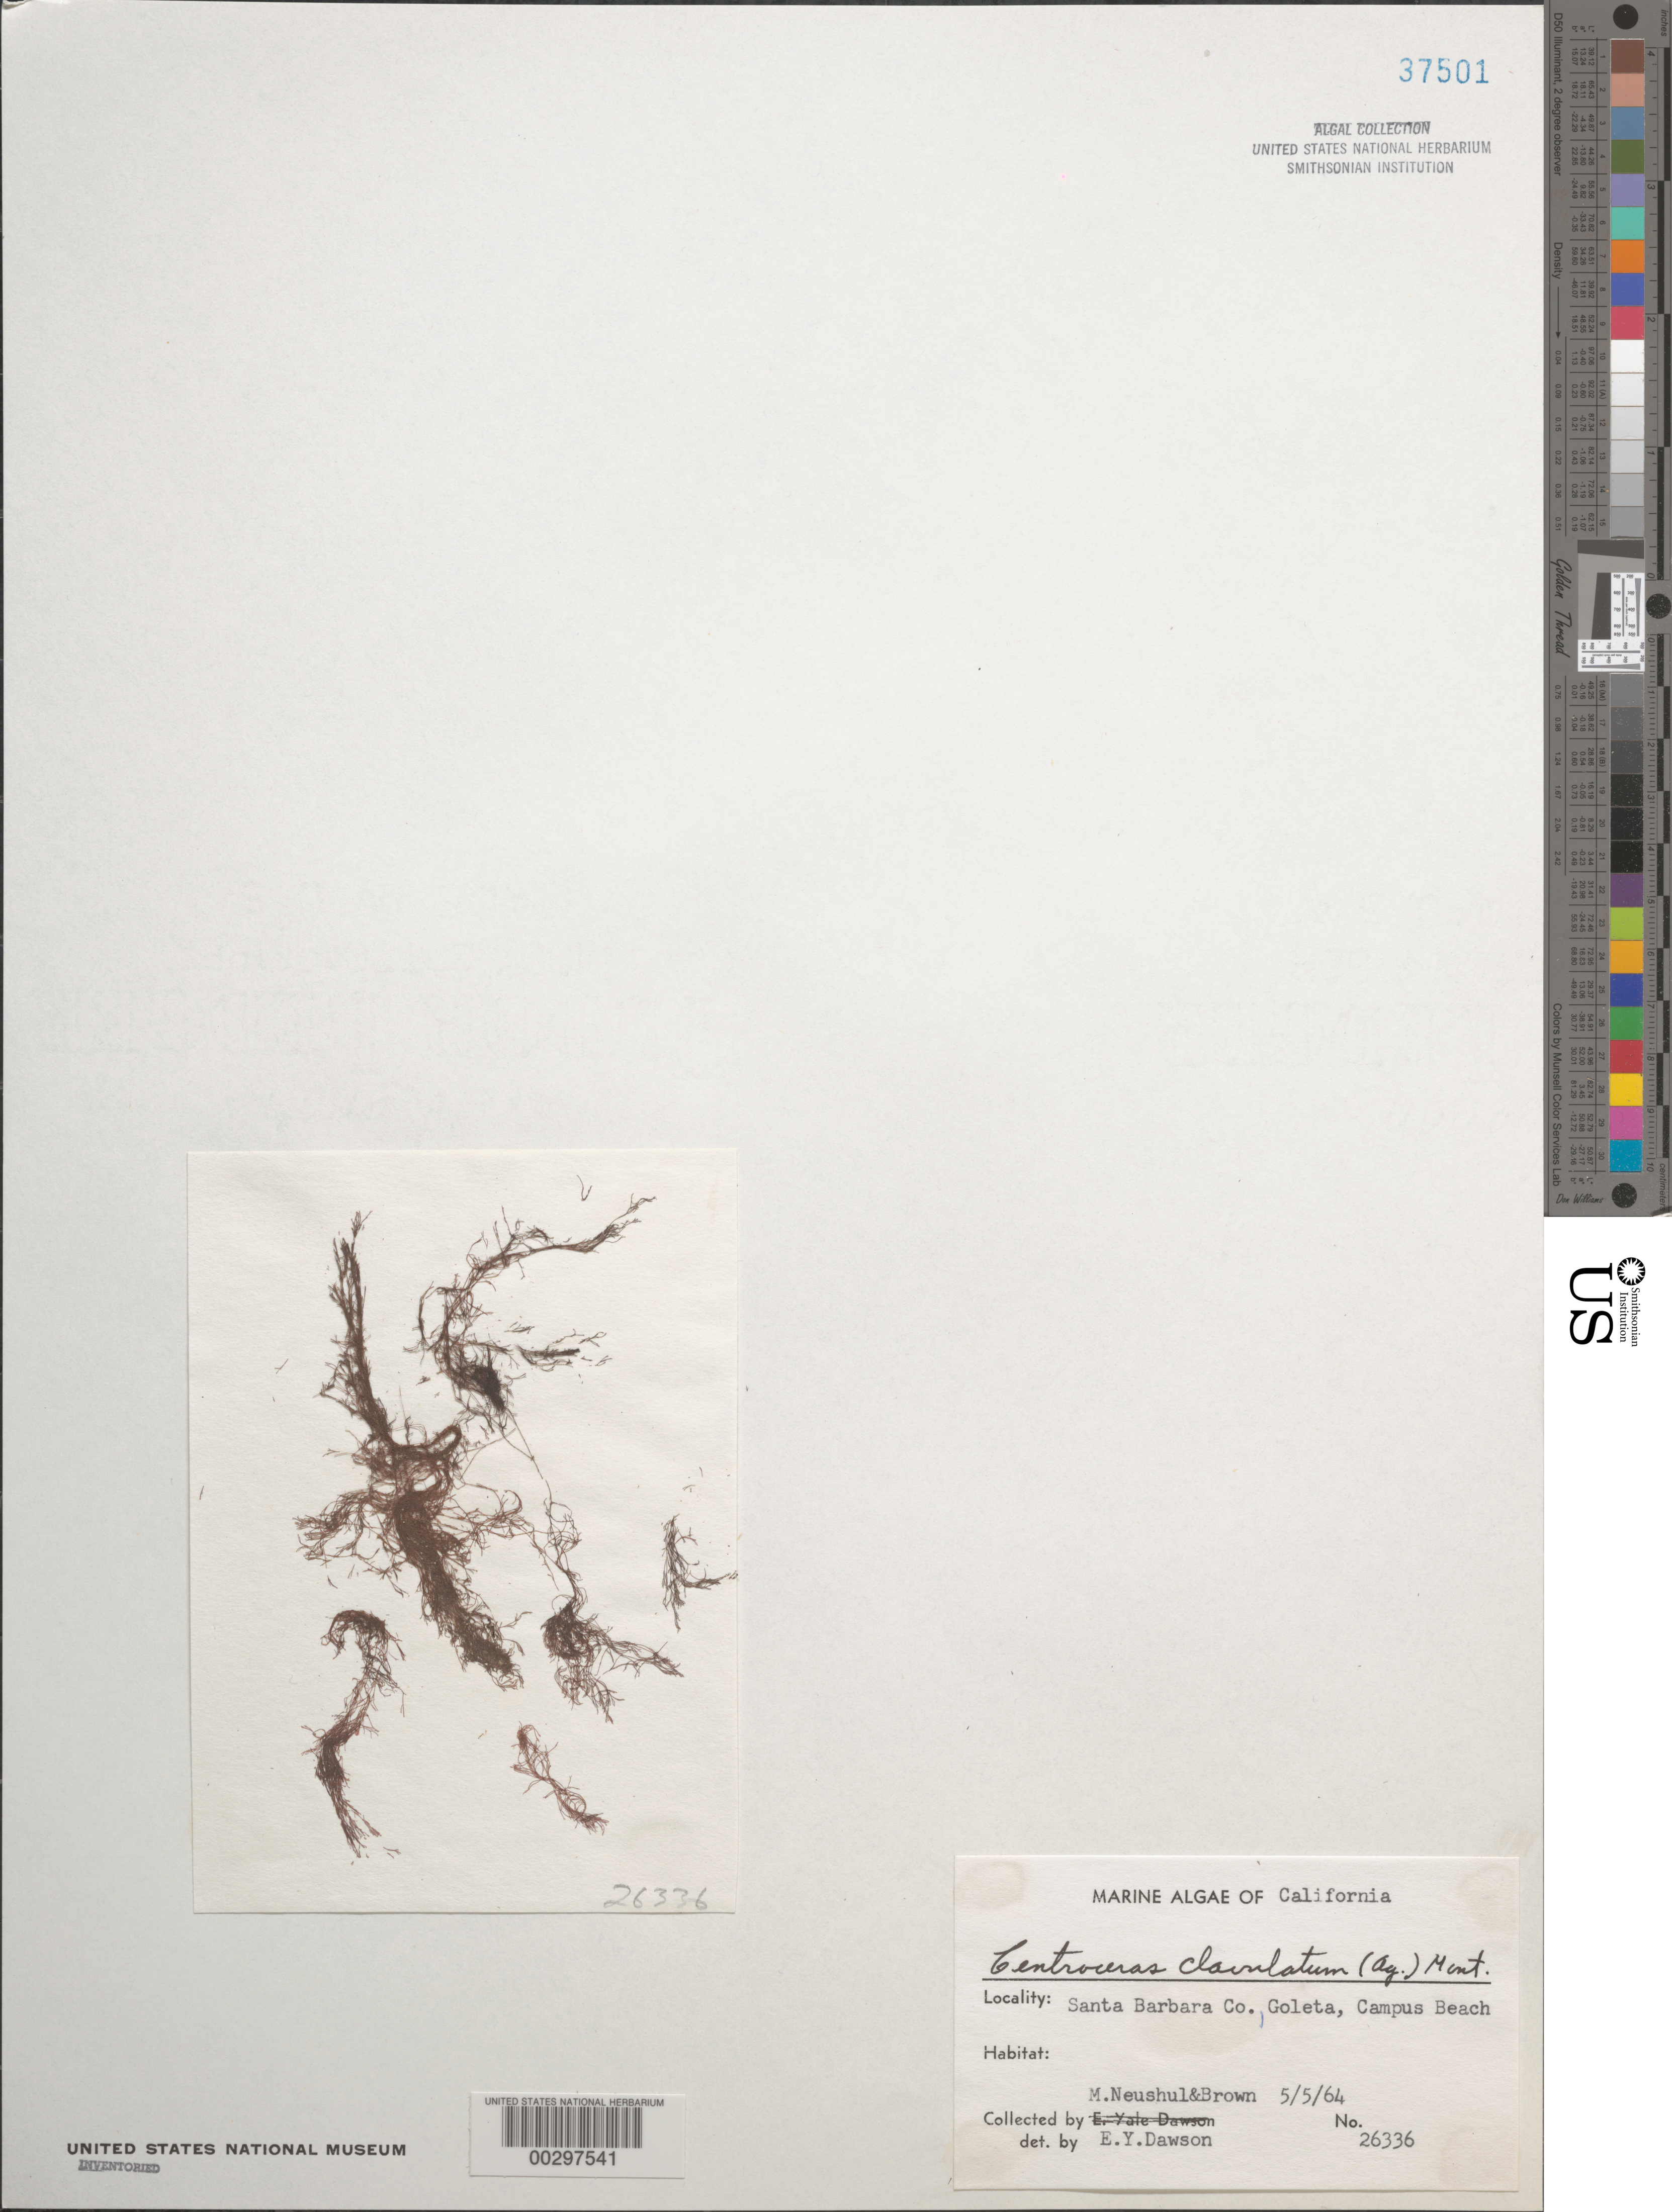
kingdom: Plantae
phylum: Rhodophyta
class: Florideophyceae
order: Ceramiales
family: Ceramiaceae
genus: Centroceras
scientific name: Centroceras clavulatum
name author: (C. Agardh) Mont.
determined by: Dawson, E. Y.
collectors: M. Neushul & D. Brown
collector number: EYD 26336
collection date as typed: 05 May 1964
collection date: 1964-05-05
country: United States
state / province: California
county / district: Santa Barbara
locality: Goleta, Campus Beach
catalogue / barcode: US 37501